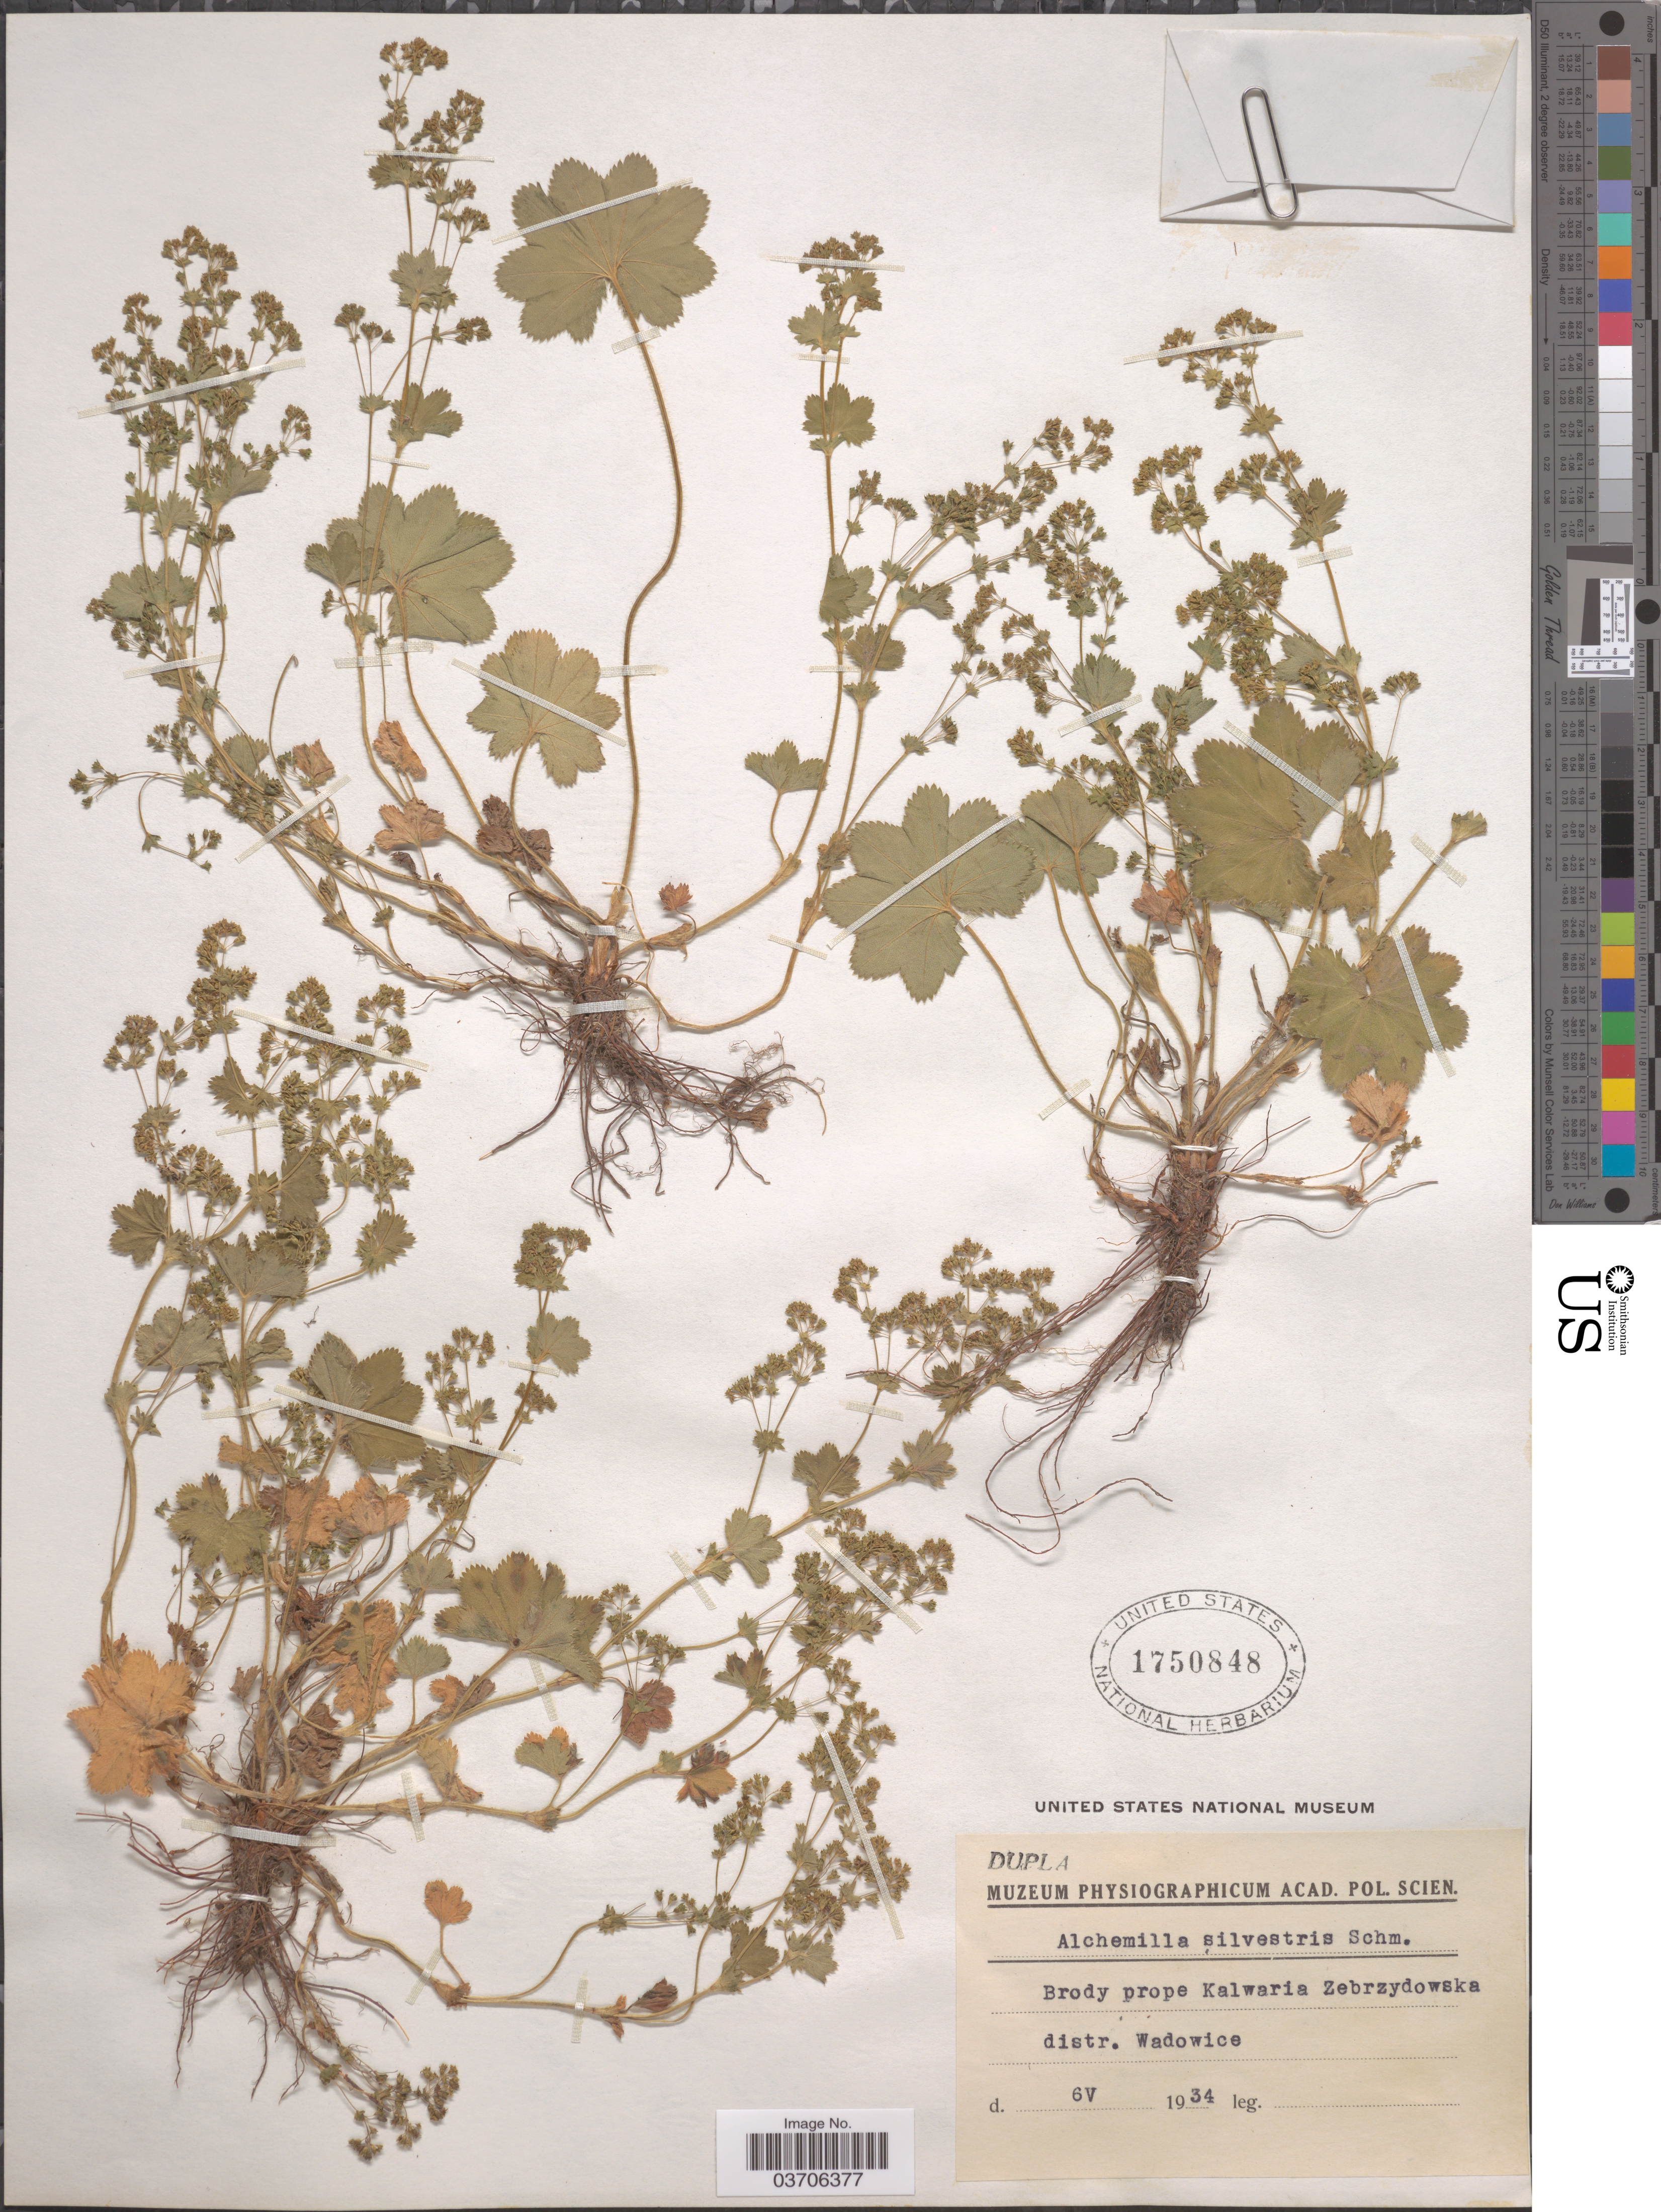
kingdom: Plantae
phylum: Tracheophyta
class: Magnoliopsida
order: Rosales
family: Rosaceae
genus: Alchemilla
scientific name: Alchemilla sylvestris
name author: Auct.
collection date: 1934-05-06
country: Poland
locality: Brody prope Kalwaria Zebrzydowska distr. Wadowice.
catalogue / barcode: US 1750848